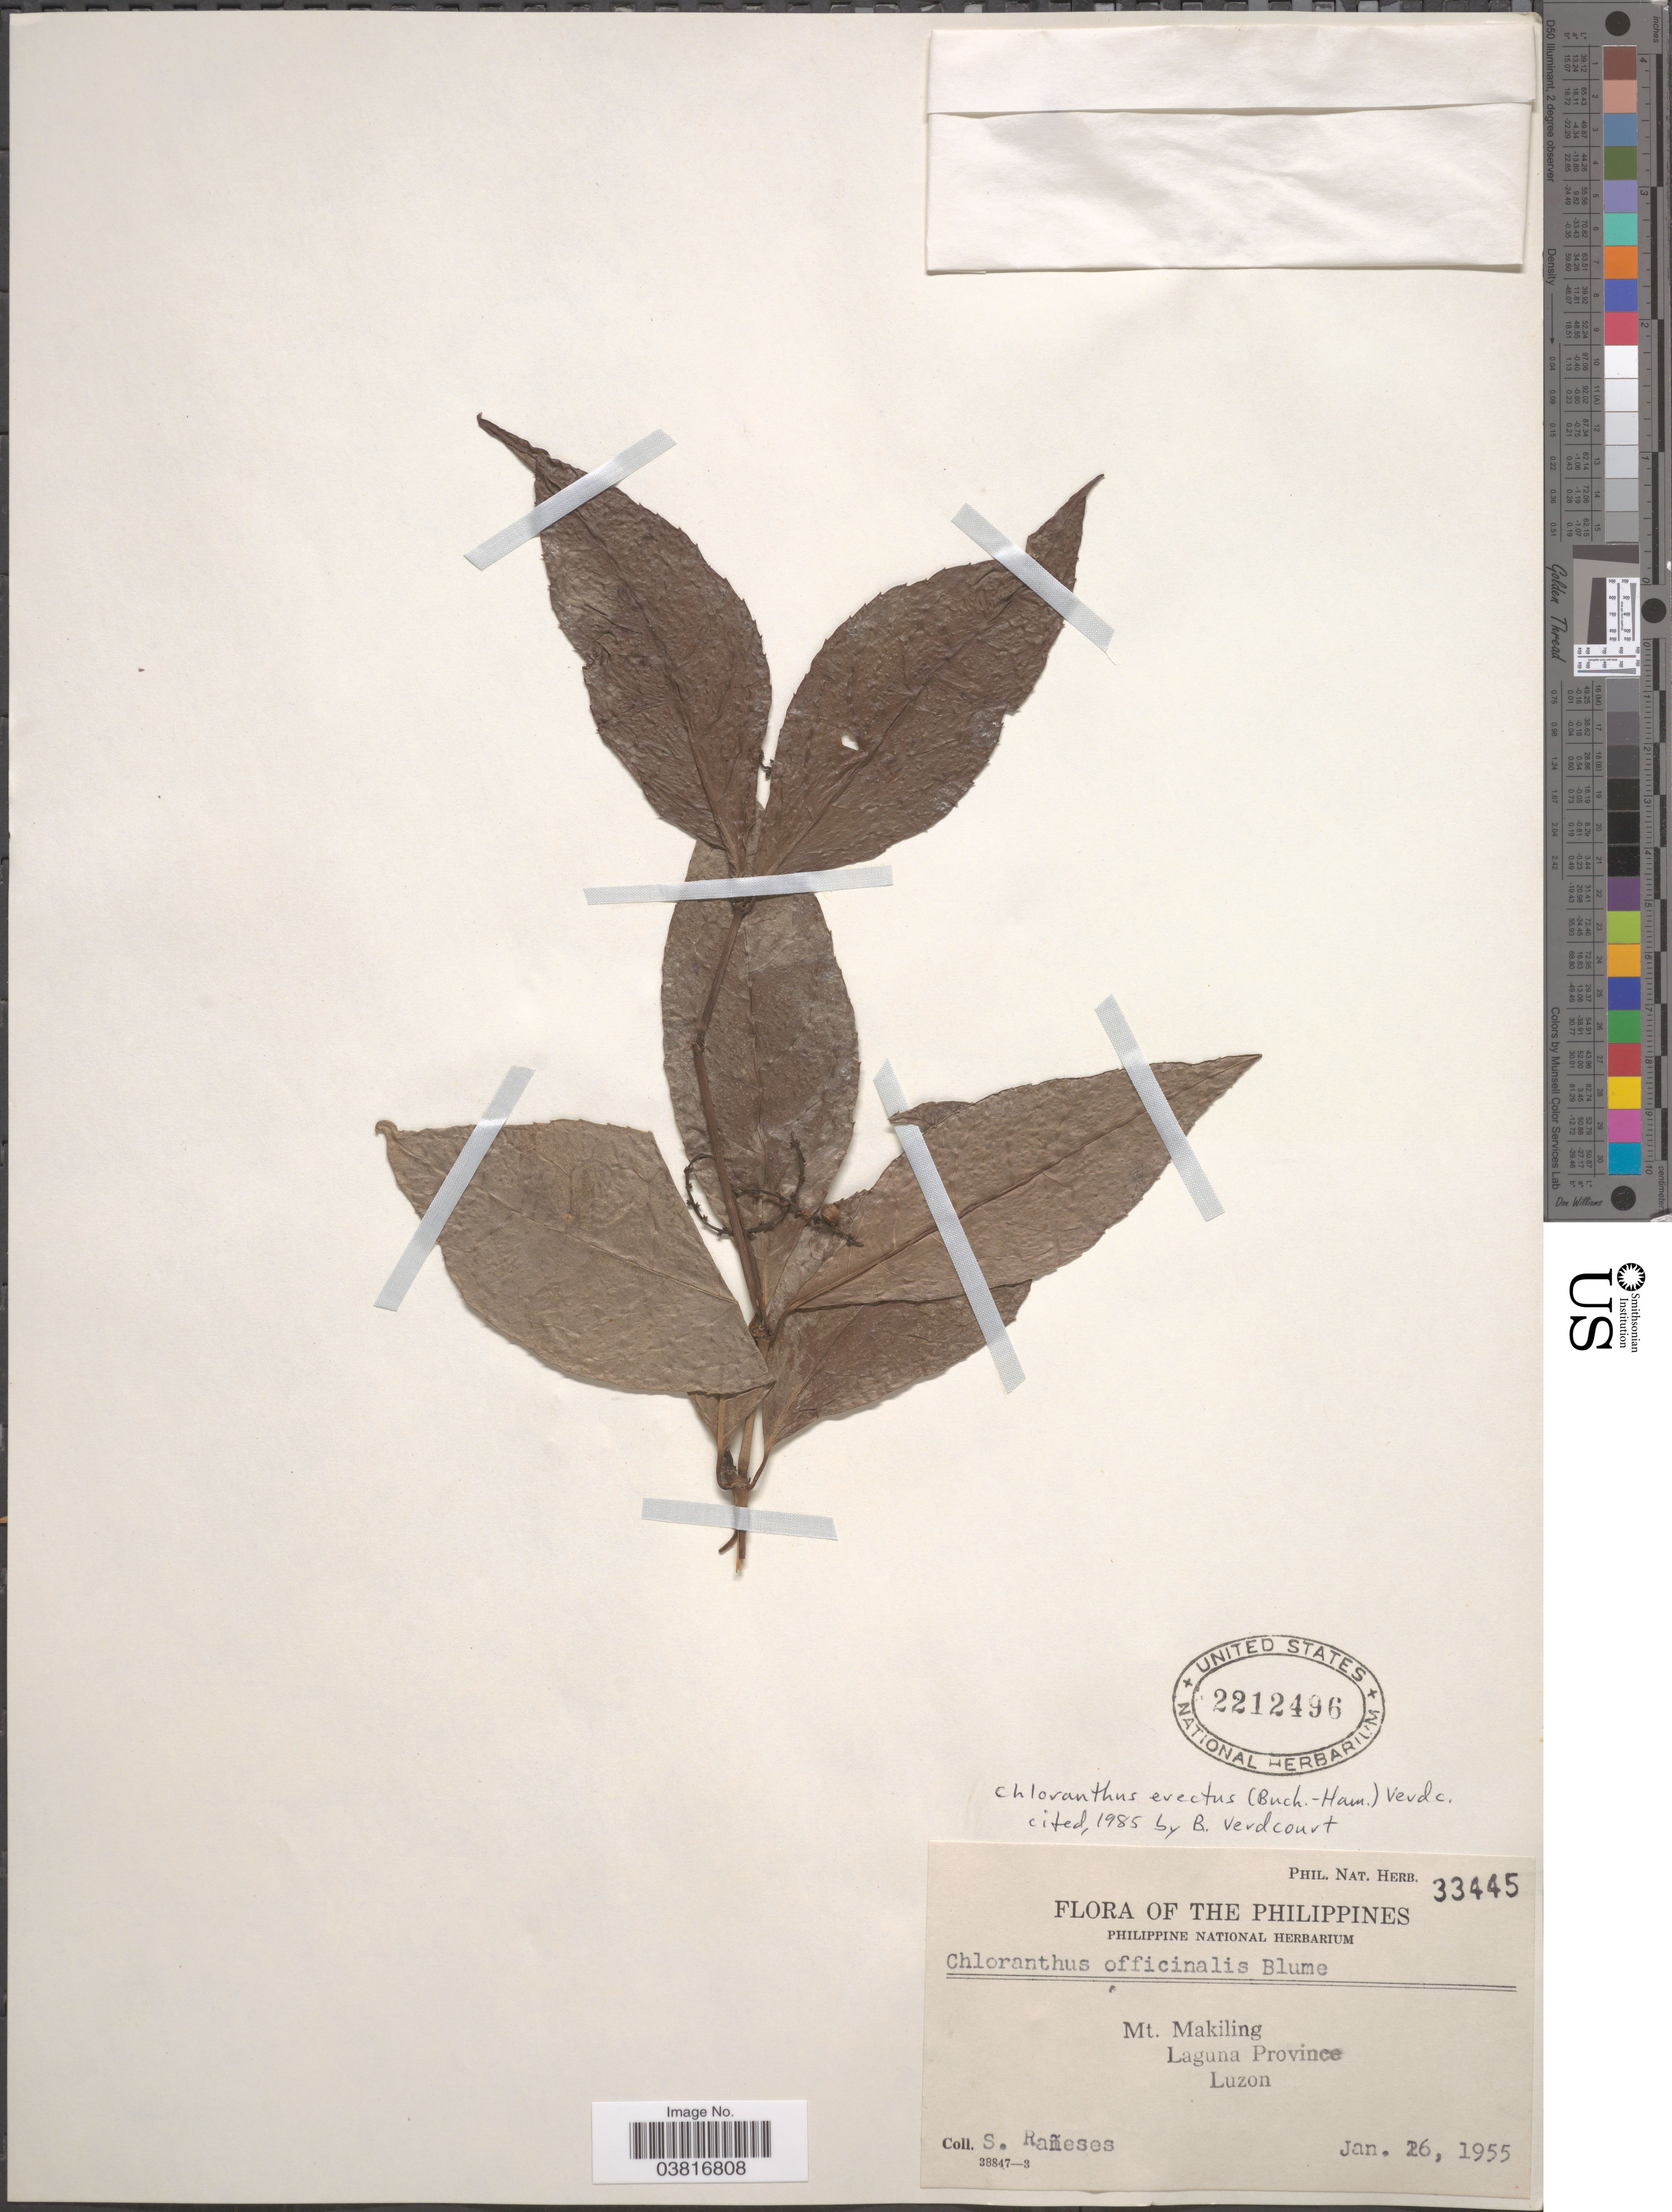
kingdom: Plantae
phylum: Tracheophyta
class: Magnoliopsida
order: Chloranthales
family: Chloranthaceae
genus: Chloranthus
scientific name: Chloranthus erectus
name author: (Buch.-Ham.) Verdc.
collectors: S. Rañeses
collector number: Phil. Nat. Herb. 33445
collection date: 1955-01-26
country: Philippines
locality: Mt. Makiling. Laguna Province. Luzon.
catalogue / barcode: US 2212496